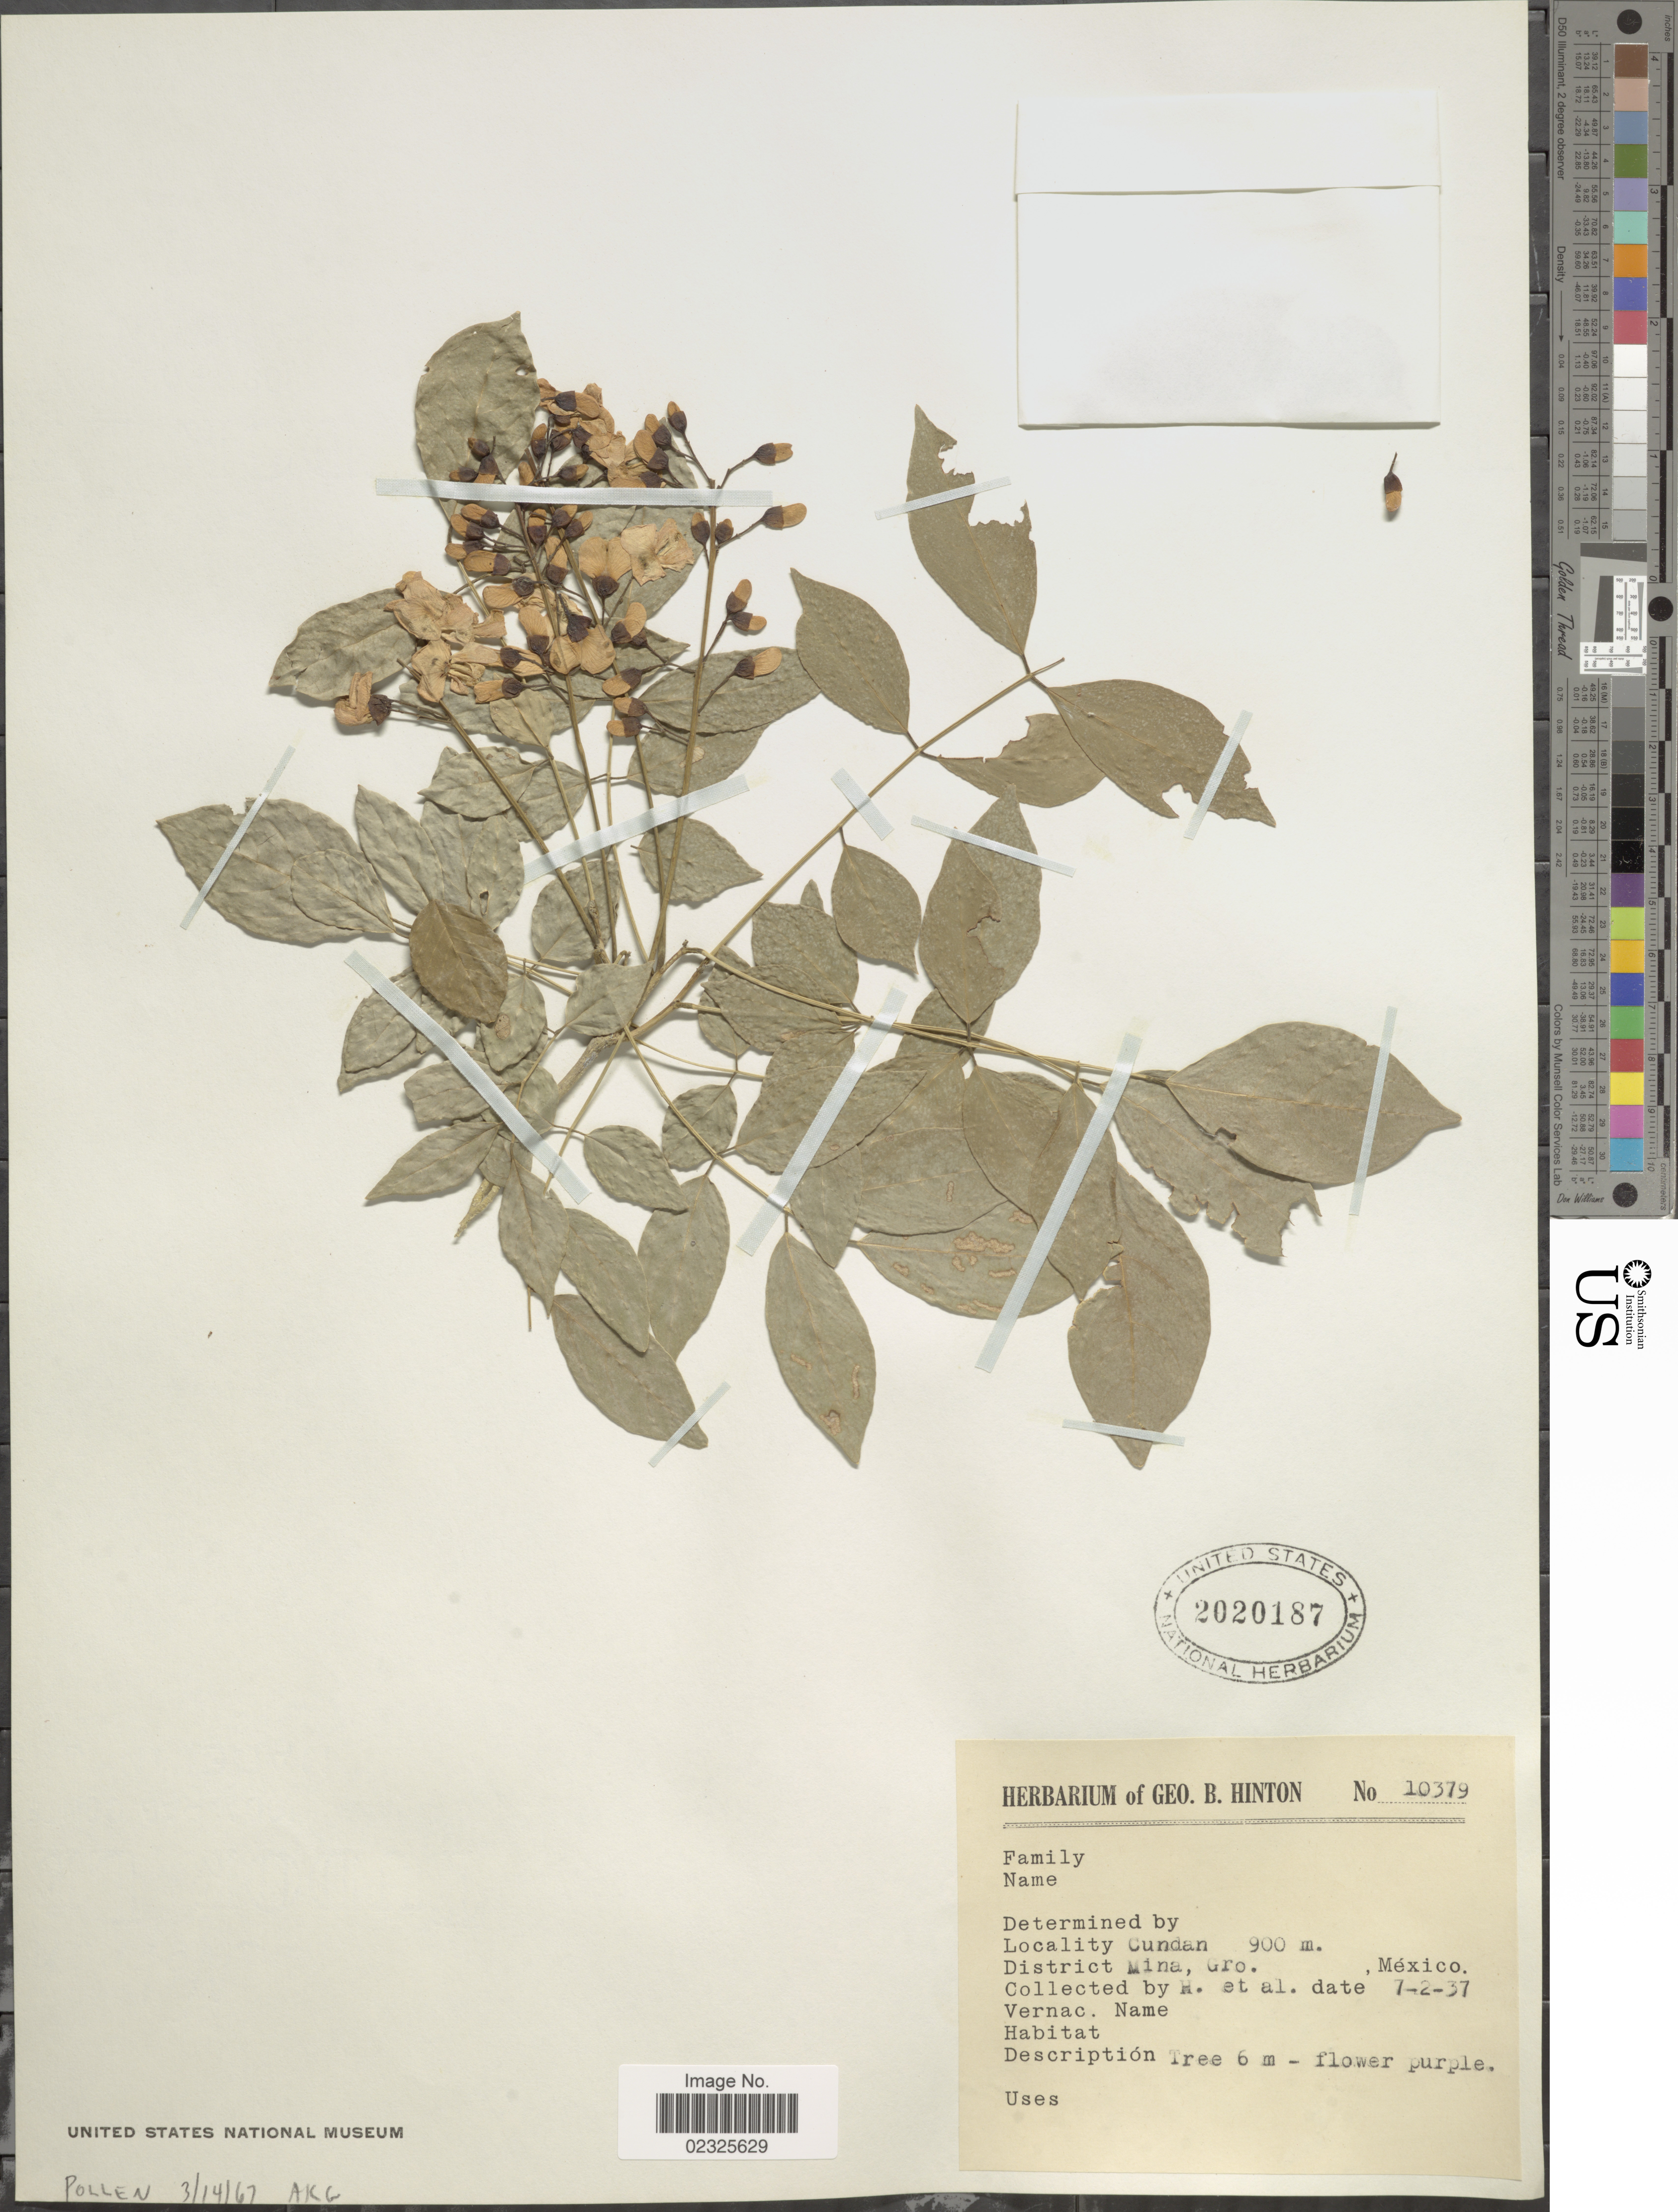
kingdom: Plantae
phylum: Tracheophyta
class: Magnoliopsida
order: Fabales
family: Fabaceae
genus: Gliricidia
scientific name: Gliricidia sepium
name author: (Jacq.) Kunth ex Walp.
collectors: G. B. Hinton & et al.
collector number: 10379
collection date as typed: Transcribed d/m/y: 2/7/37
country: Mexico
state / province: Guerrero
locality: Cundan, District Mina, Gro.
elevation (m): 900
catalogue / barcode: US 2020187